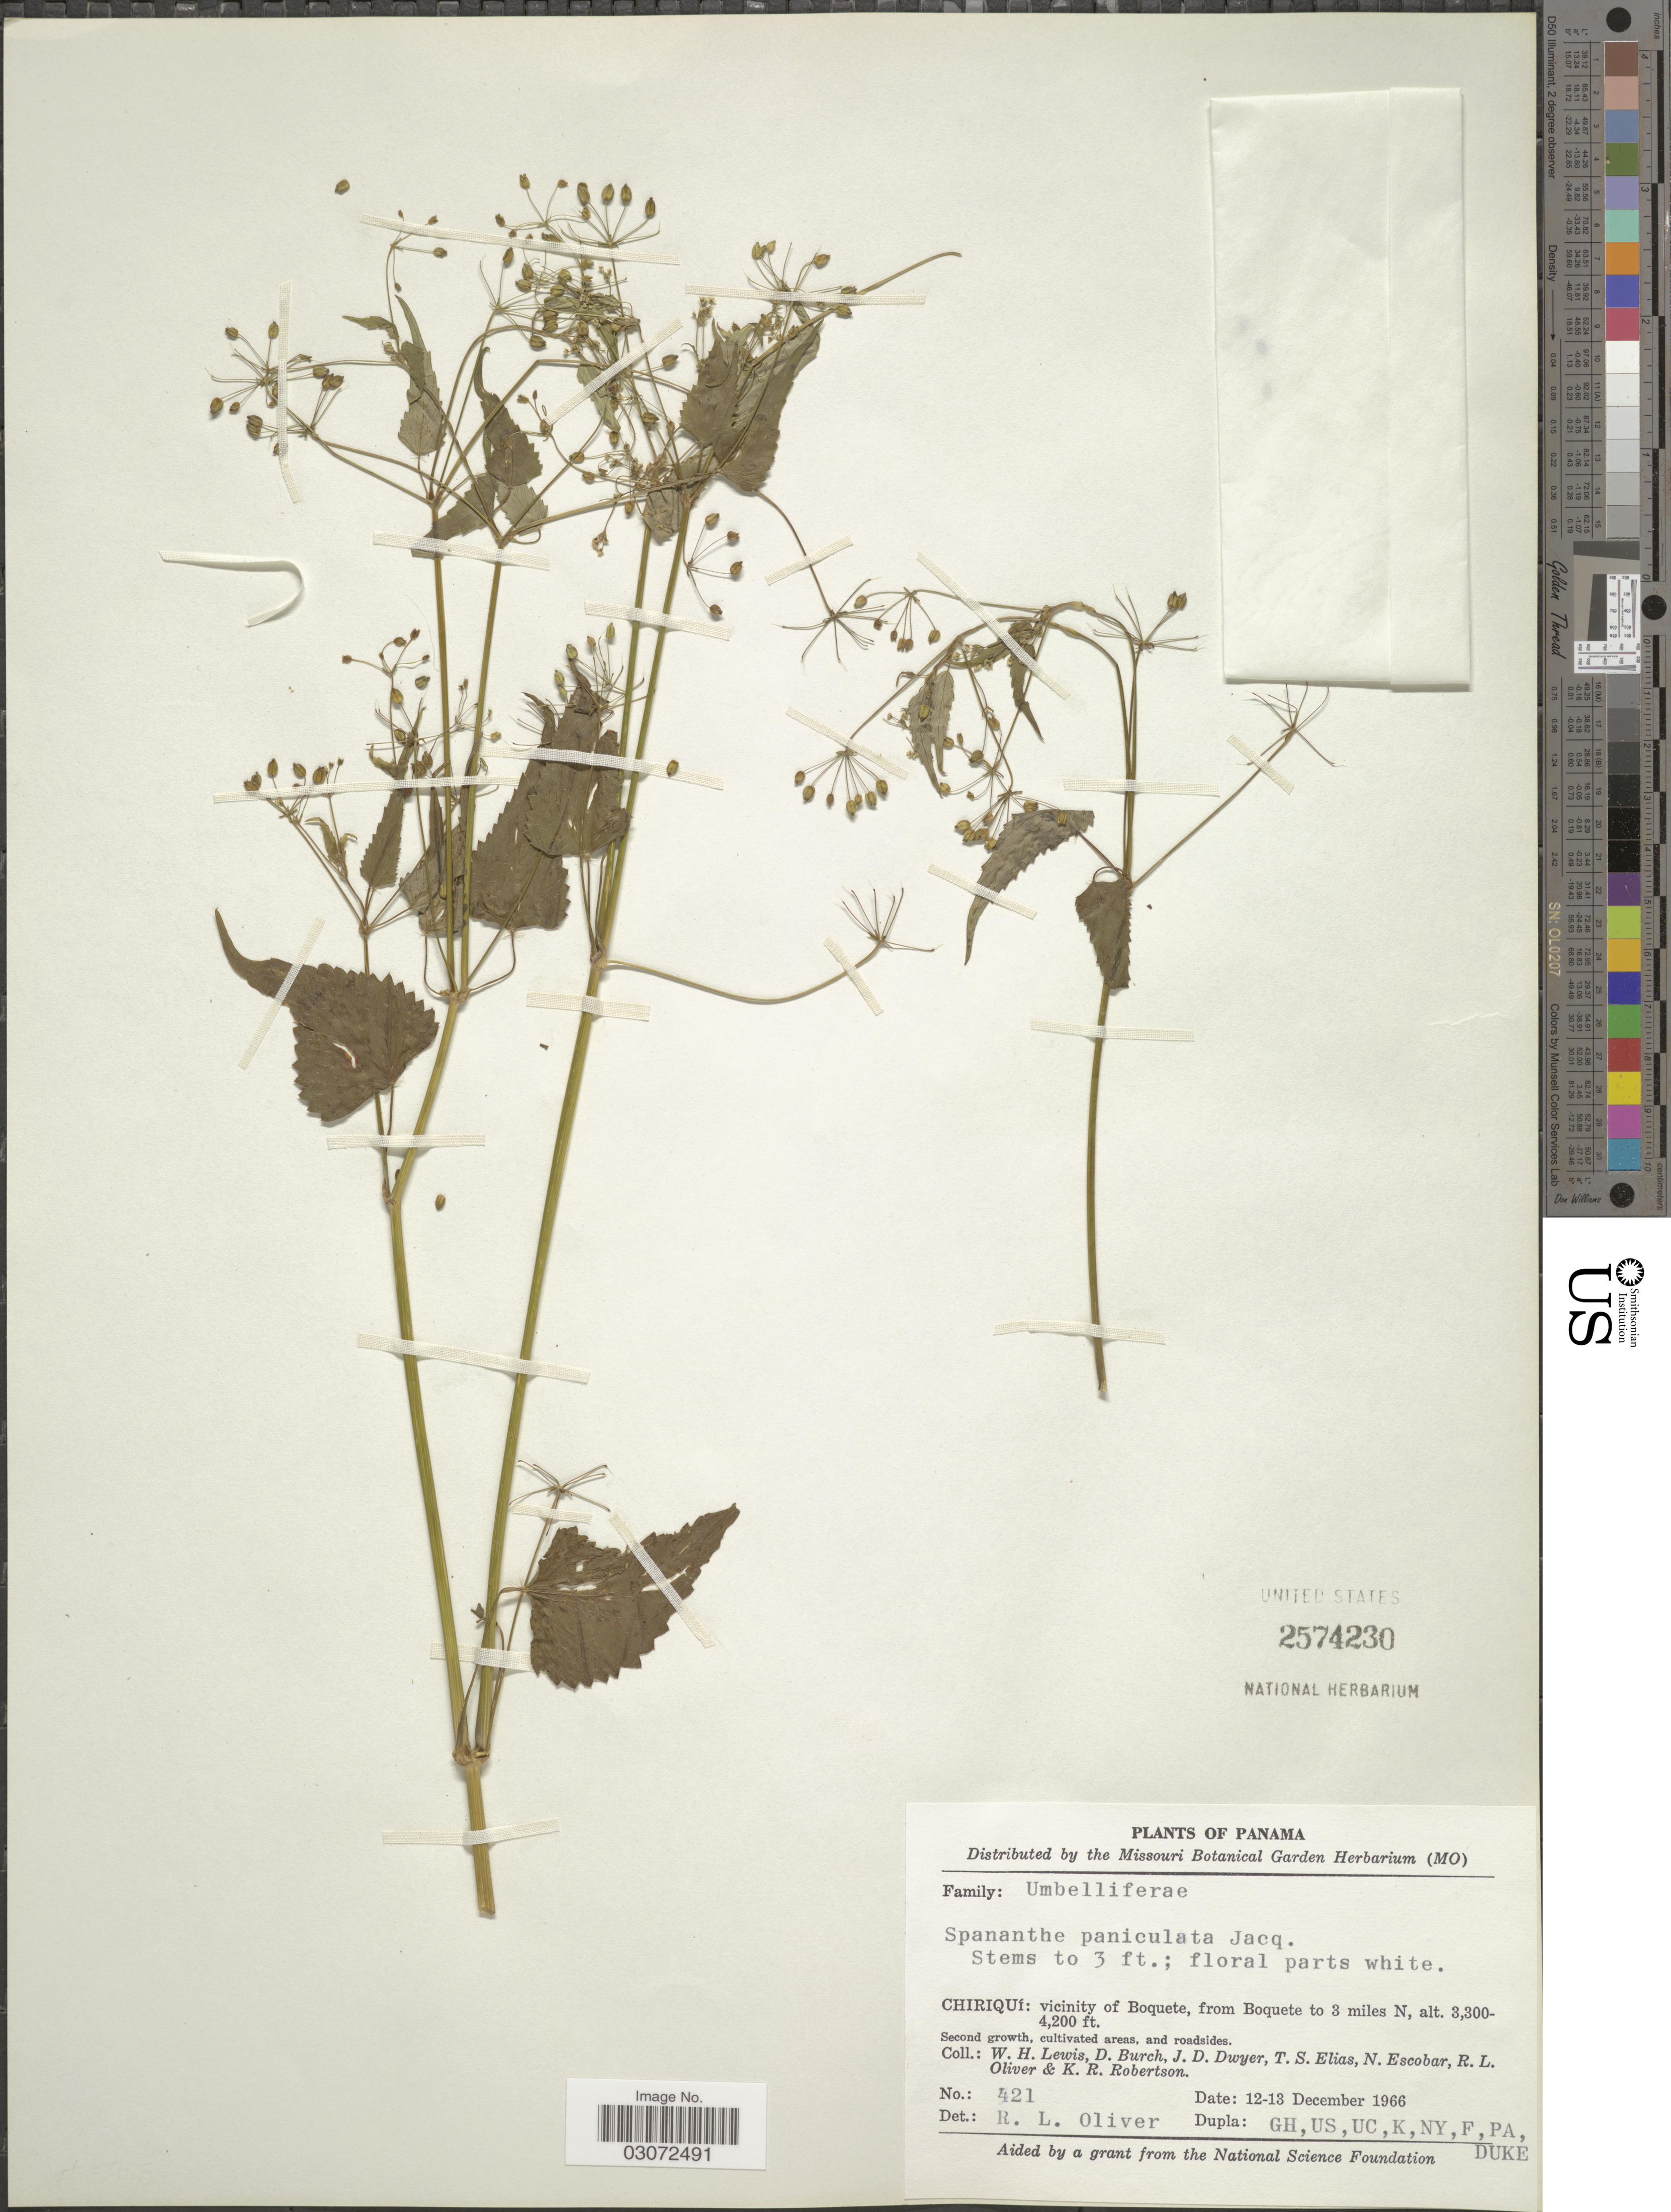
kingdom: Plantae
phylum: Tracheophyta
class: Magnoliopsida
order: Apiales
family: Apiaceae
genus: Spananthe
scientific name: Spananthe paniculata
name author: Jacq.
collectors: W. H. Lewis, D. Burch, J. D. Dwyer, T. S. Elias & et al.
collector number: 421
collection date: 1966-12-12/1966-12-13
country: Panama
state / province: Chiriqui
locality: Vicinity of Boquete, from Boquete to 3 miles N.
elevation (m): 1006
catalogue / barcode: US 2574230